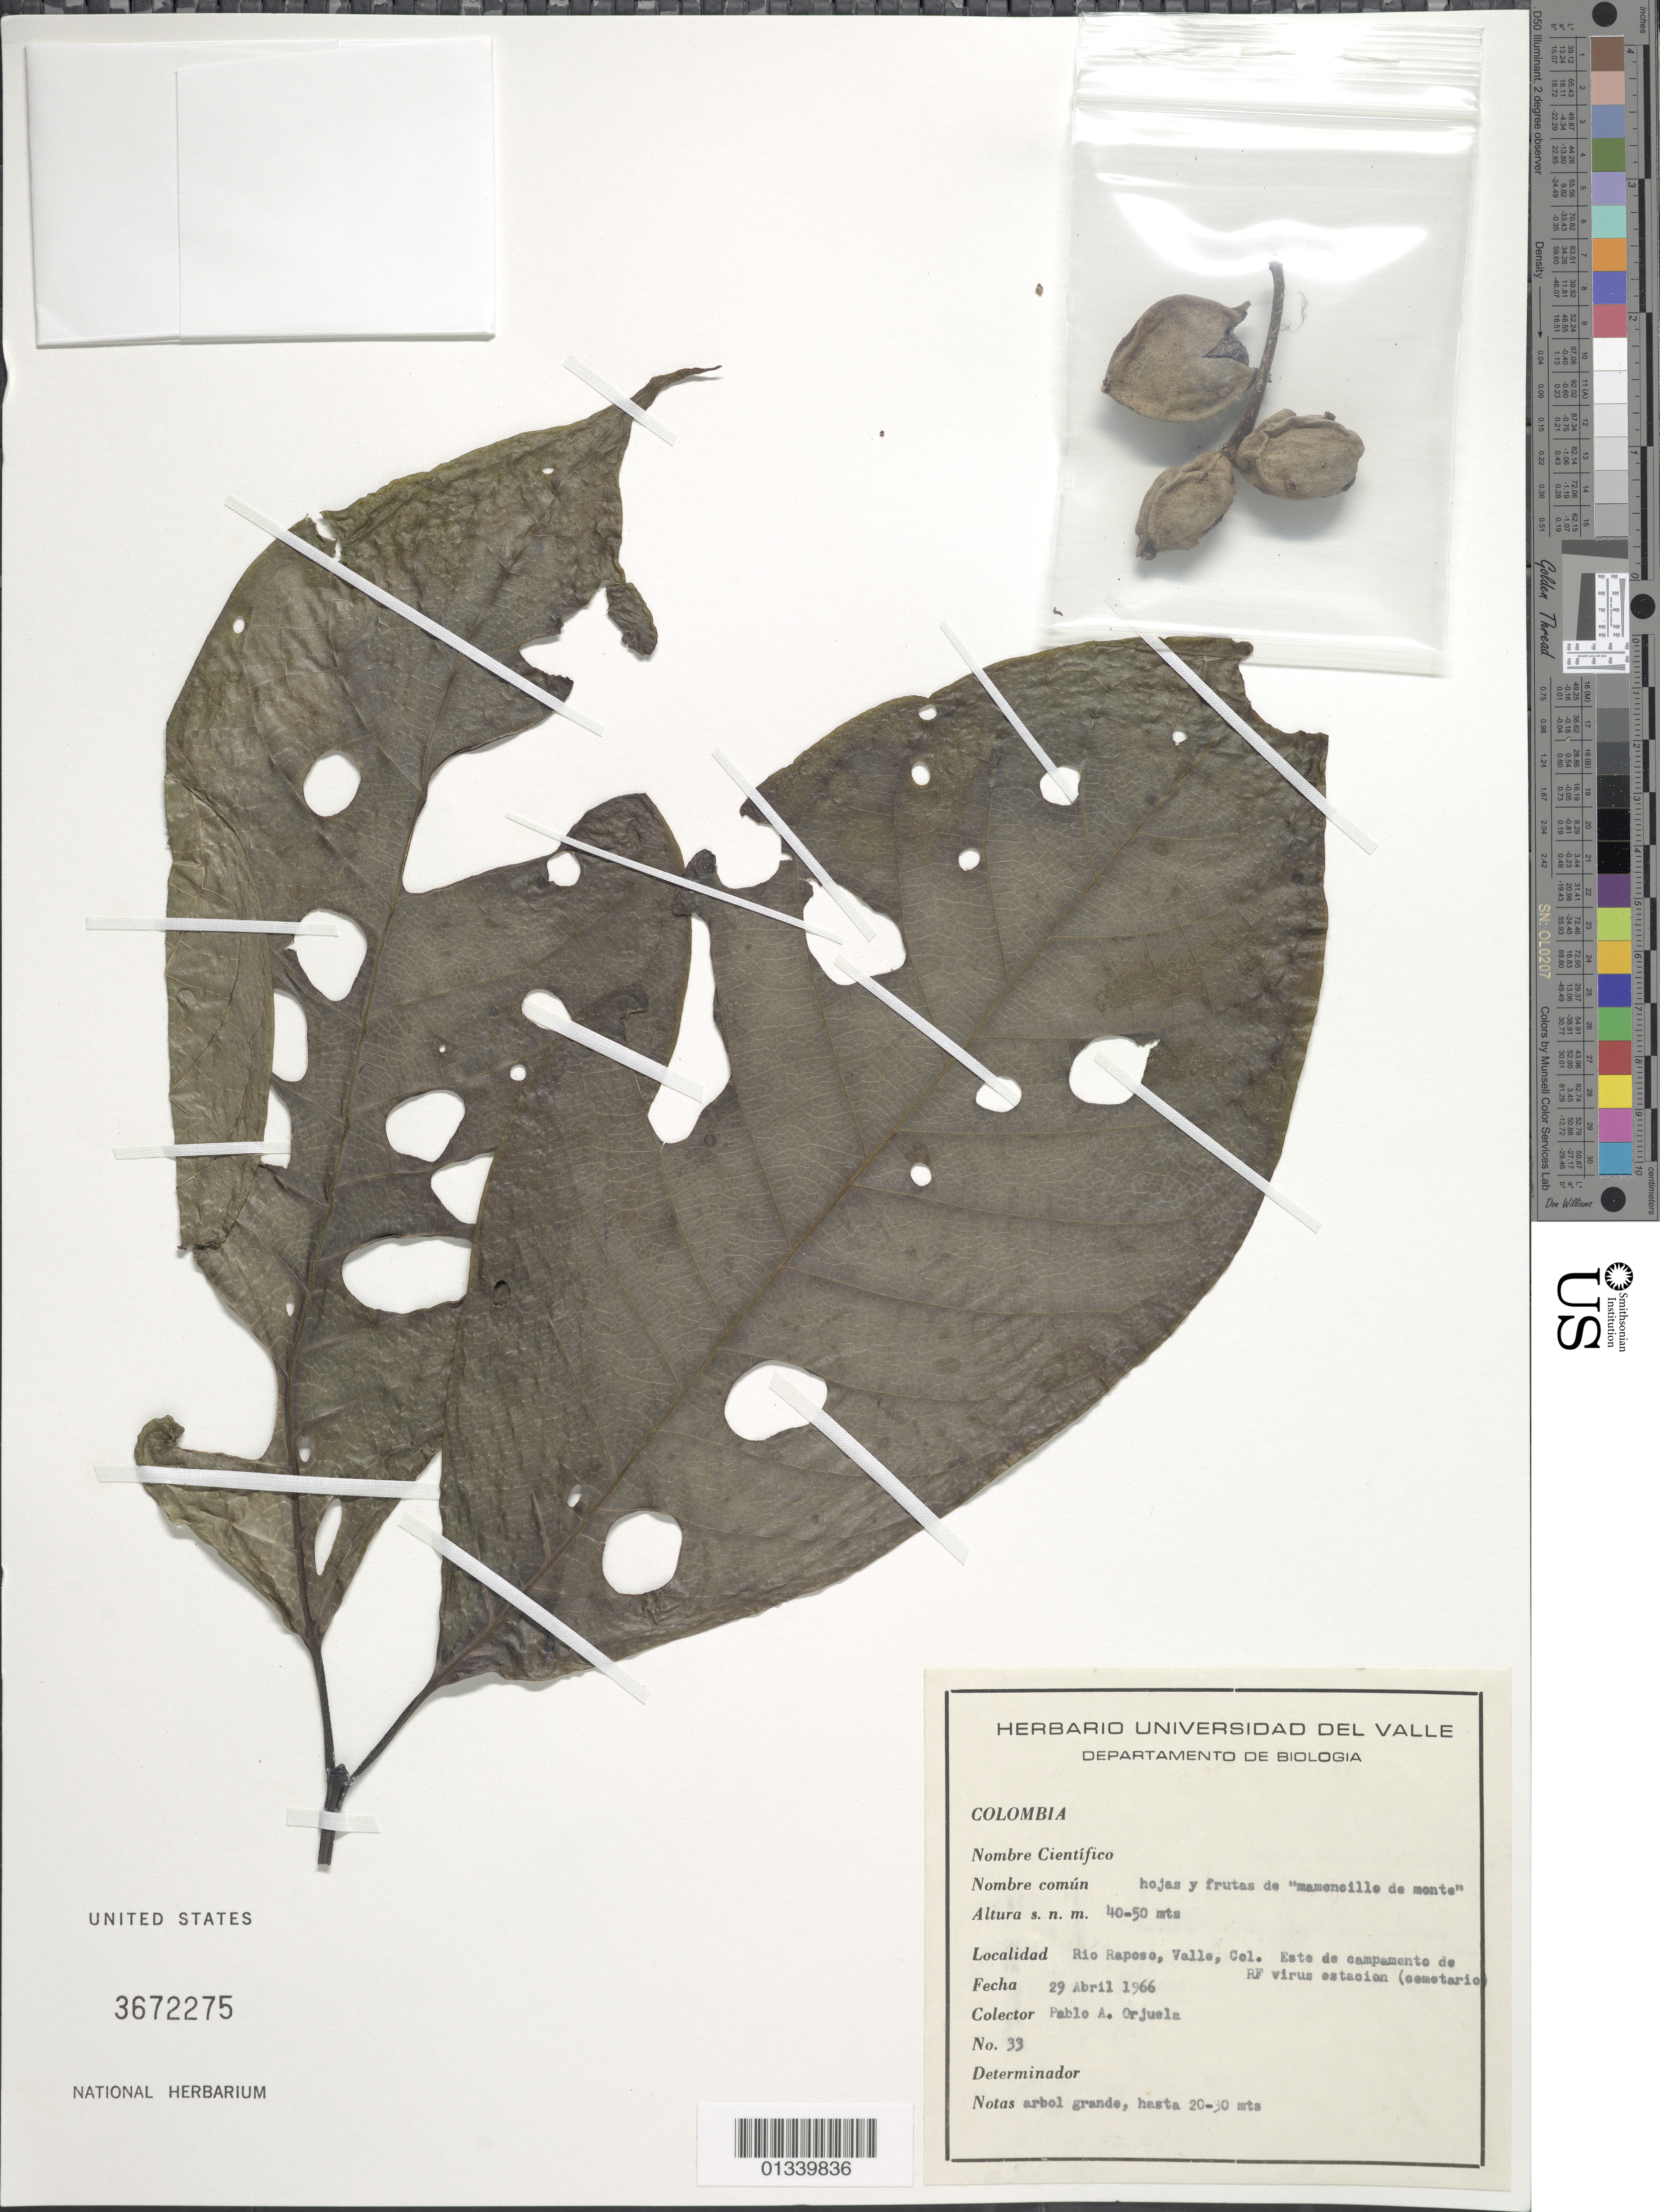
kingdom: Plantae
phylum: Tracheophyta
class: Magnoliopsida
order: Gentianales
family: Rubiaceae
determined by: Acevedo-Rodriguez, P., (US), Smithsonian Institution - National Museum of Natural History (UNITED STATES)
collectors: P. A. Orjuela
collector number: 33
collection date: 1966-04-29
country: Colombia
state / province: Valle del Cauca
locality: Rio Raposo, norte RF Virus estasion.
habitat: Arbol grande.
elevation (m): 40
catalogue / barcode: US 3672275